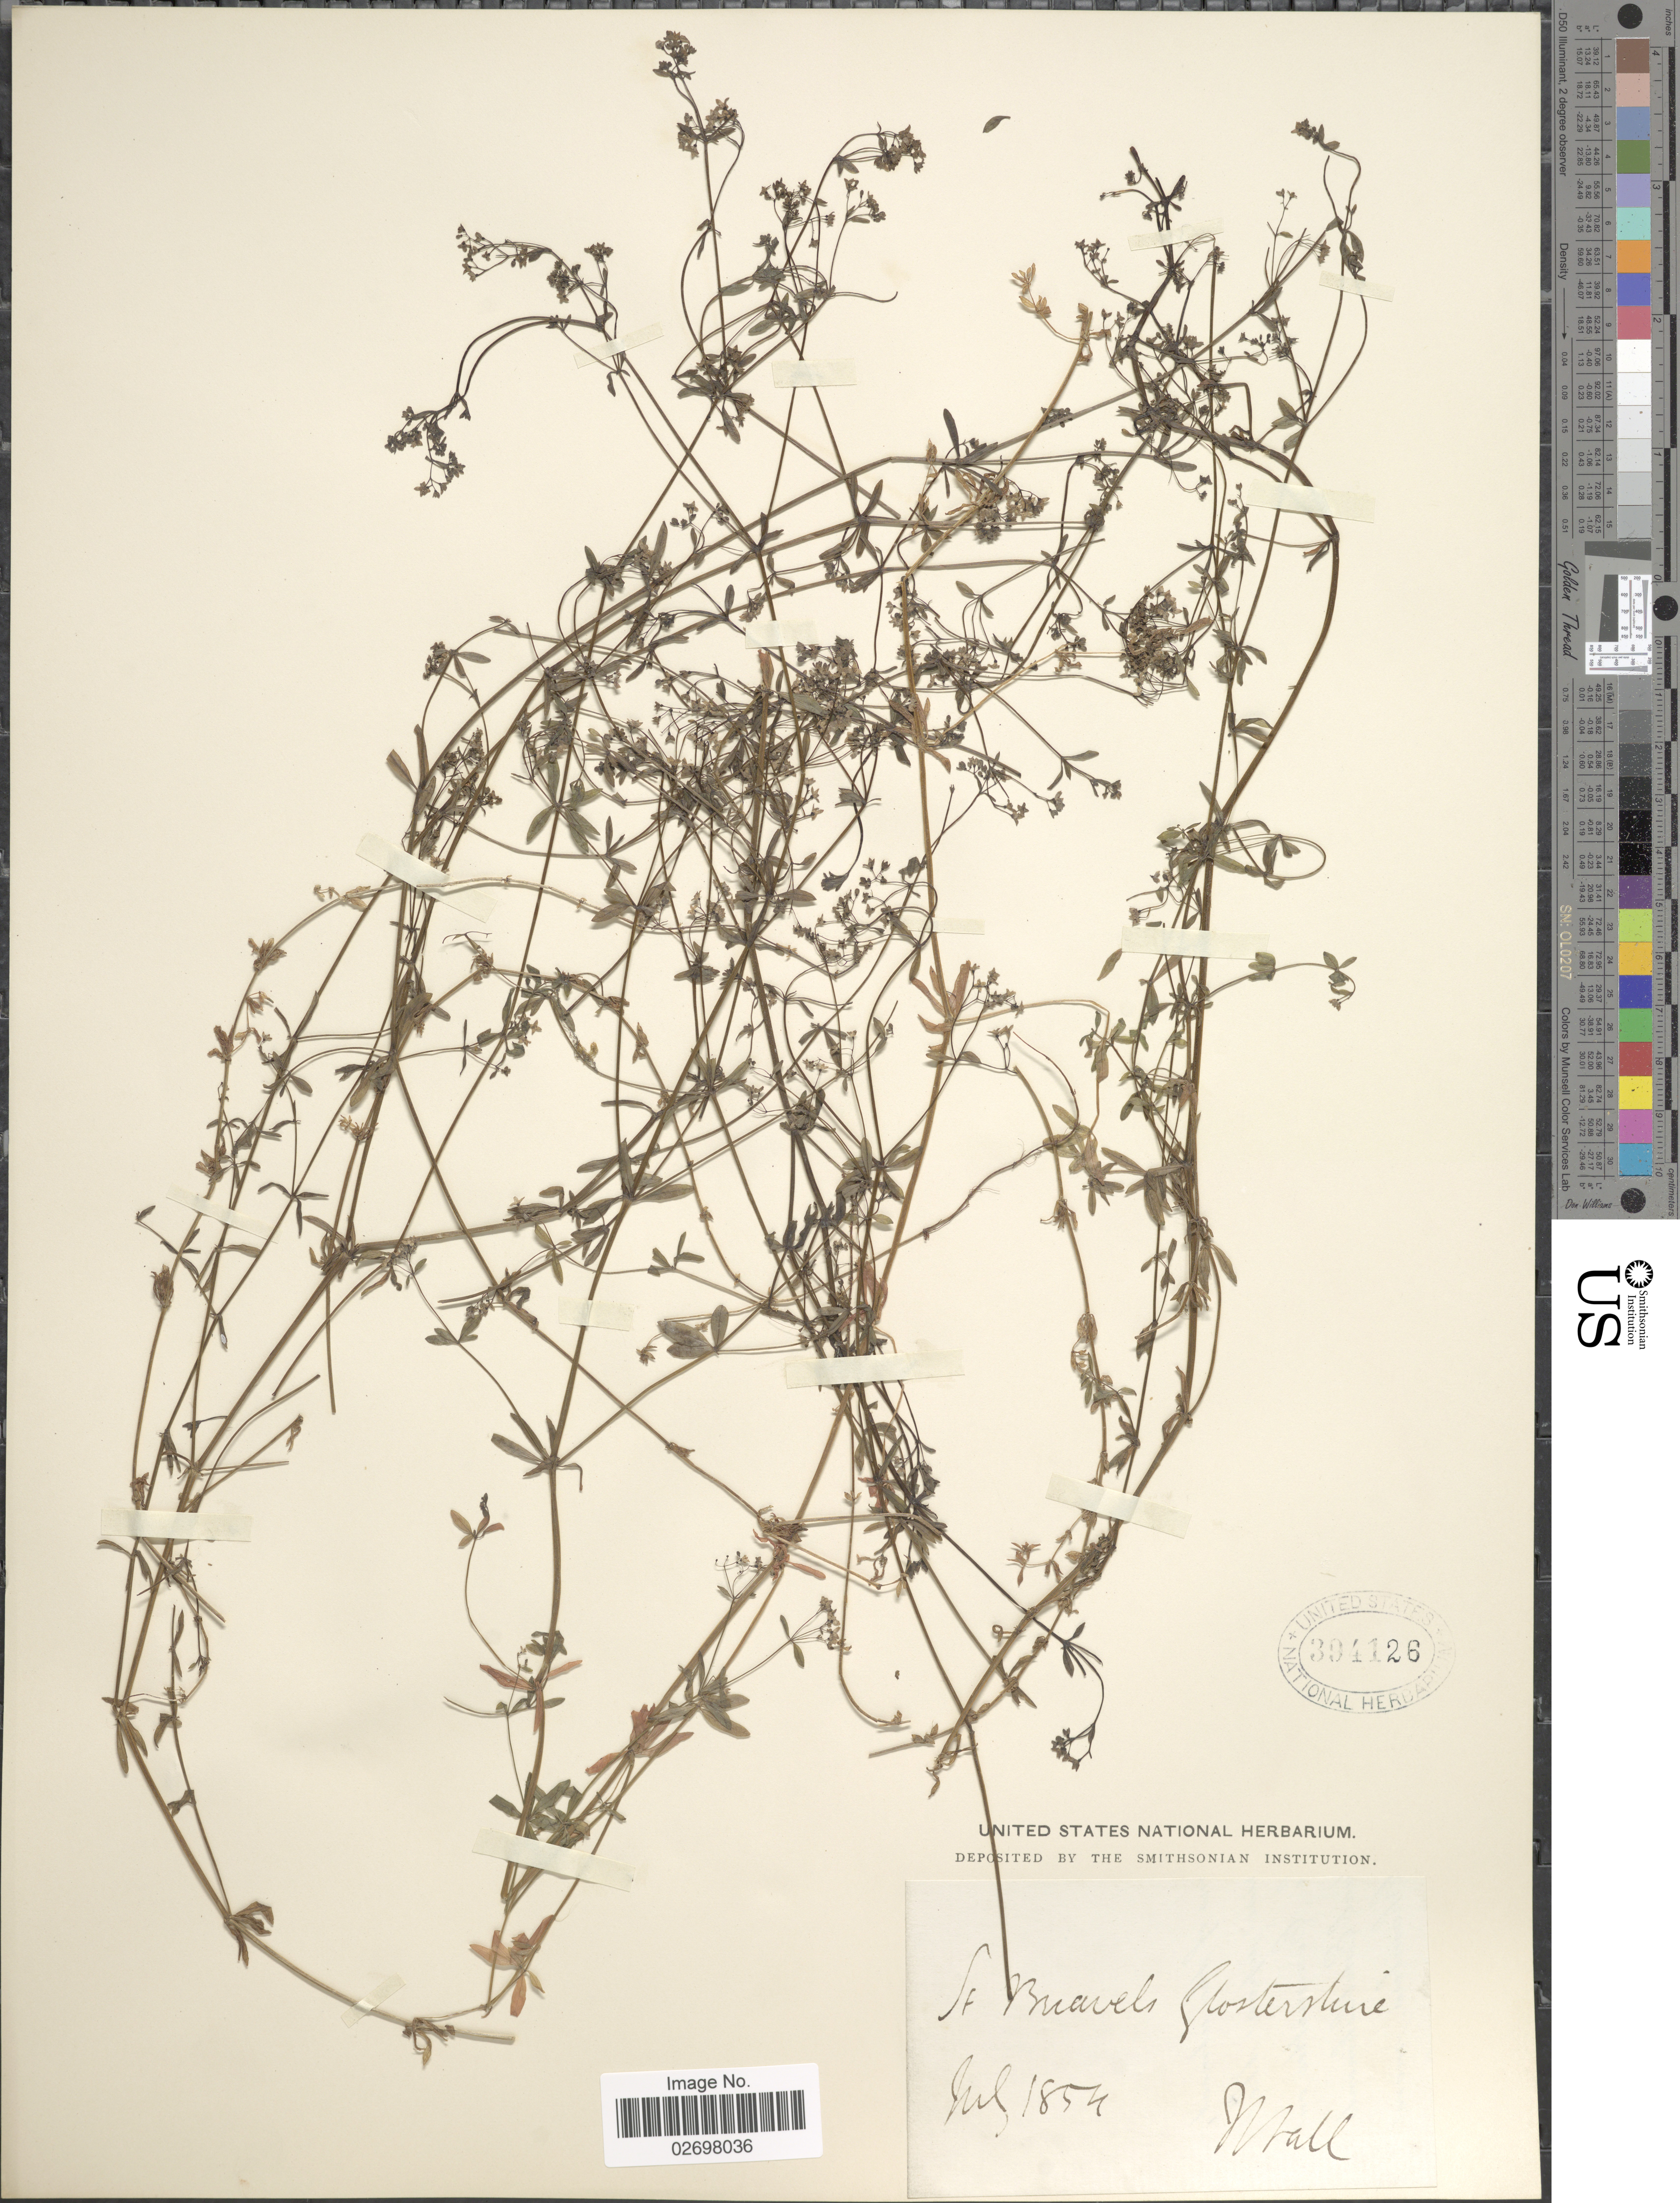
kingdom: Plantae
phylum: Tracheophyta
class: Magnoliopsida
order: Gentianales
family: Rubiaceae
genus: Galium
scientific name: Galium sp.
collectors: J. Ball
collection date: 1854-07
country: United Kingdom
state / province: England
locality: St. Briavels Gloucestershire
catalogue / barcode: US 394126